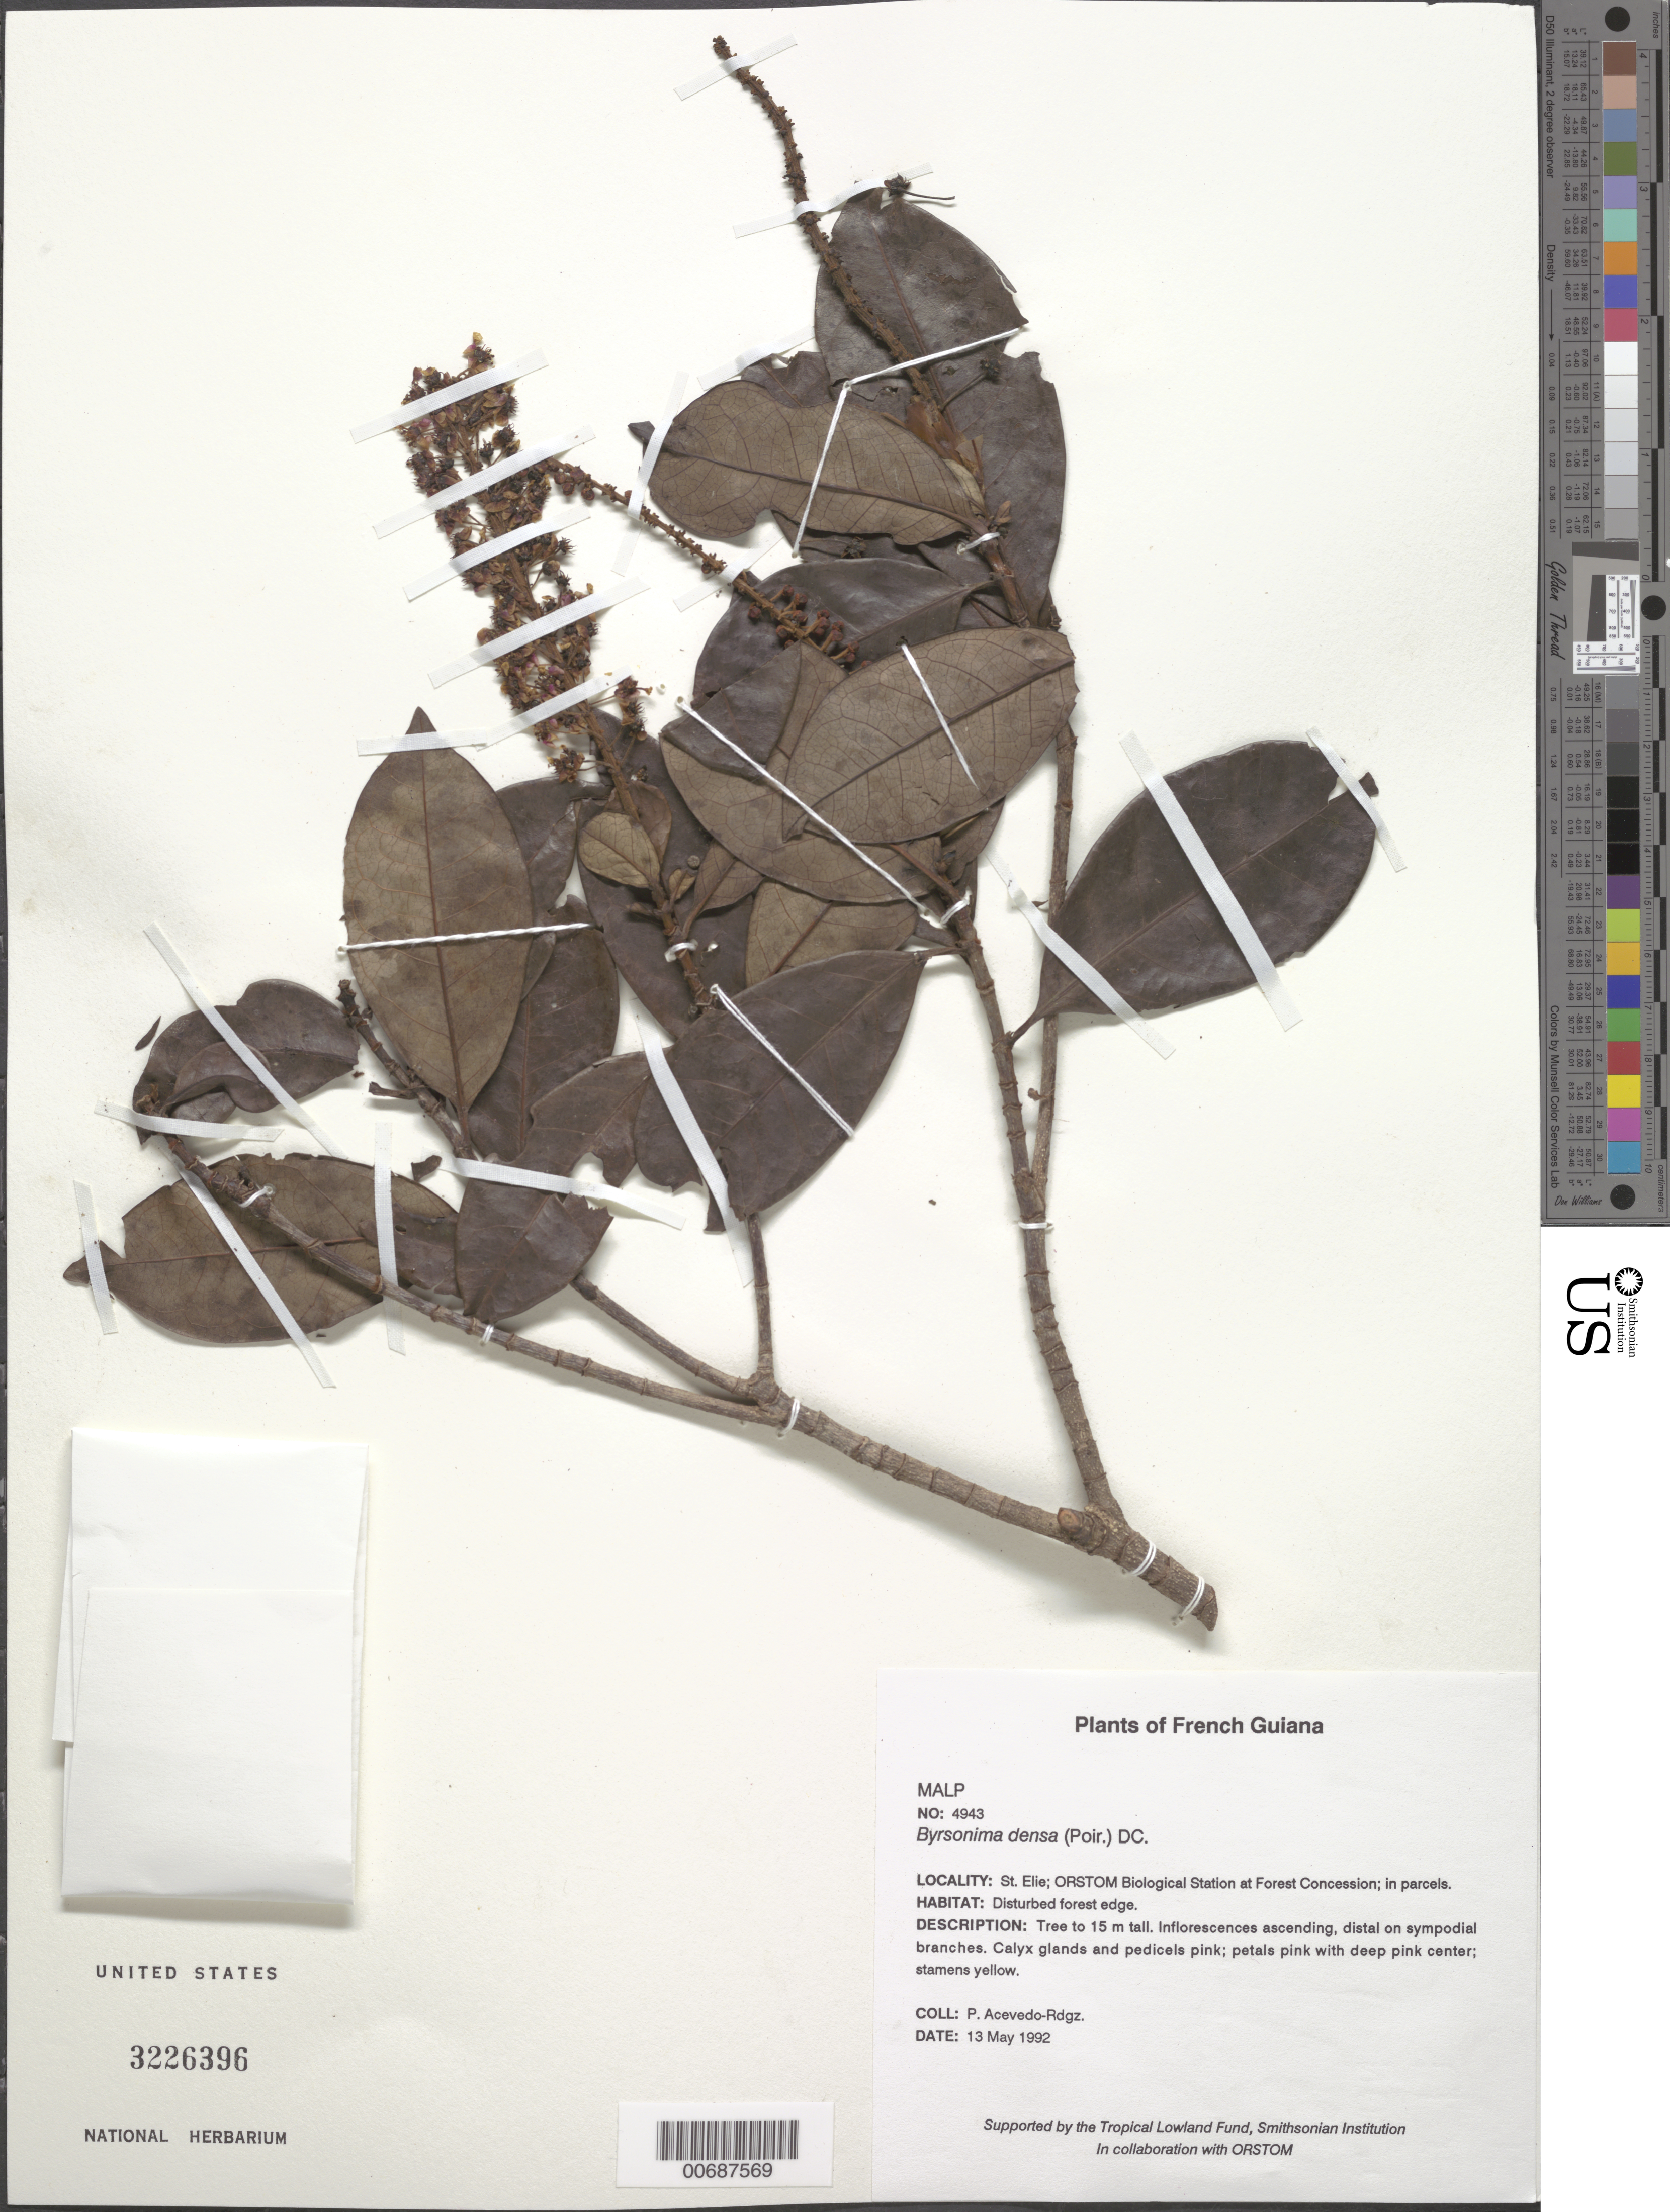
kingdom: Plantae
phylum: Tracheophyta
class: Magnoliopsida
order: Malpighiales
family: Malpighiaceae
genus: Byrsonima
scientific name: Byrsonima densa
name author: (Poir.) DC.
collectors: P. Acevedo-Rodr.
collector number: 4943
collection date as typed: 13 May 1992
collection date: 1992-05-13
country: French Guiana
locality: St. Elie; ORSTOM Biological Station at Forest Concession; in parcels.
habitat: Disturbed forest edge.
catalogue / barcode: US 3226396